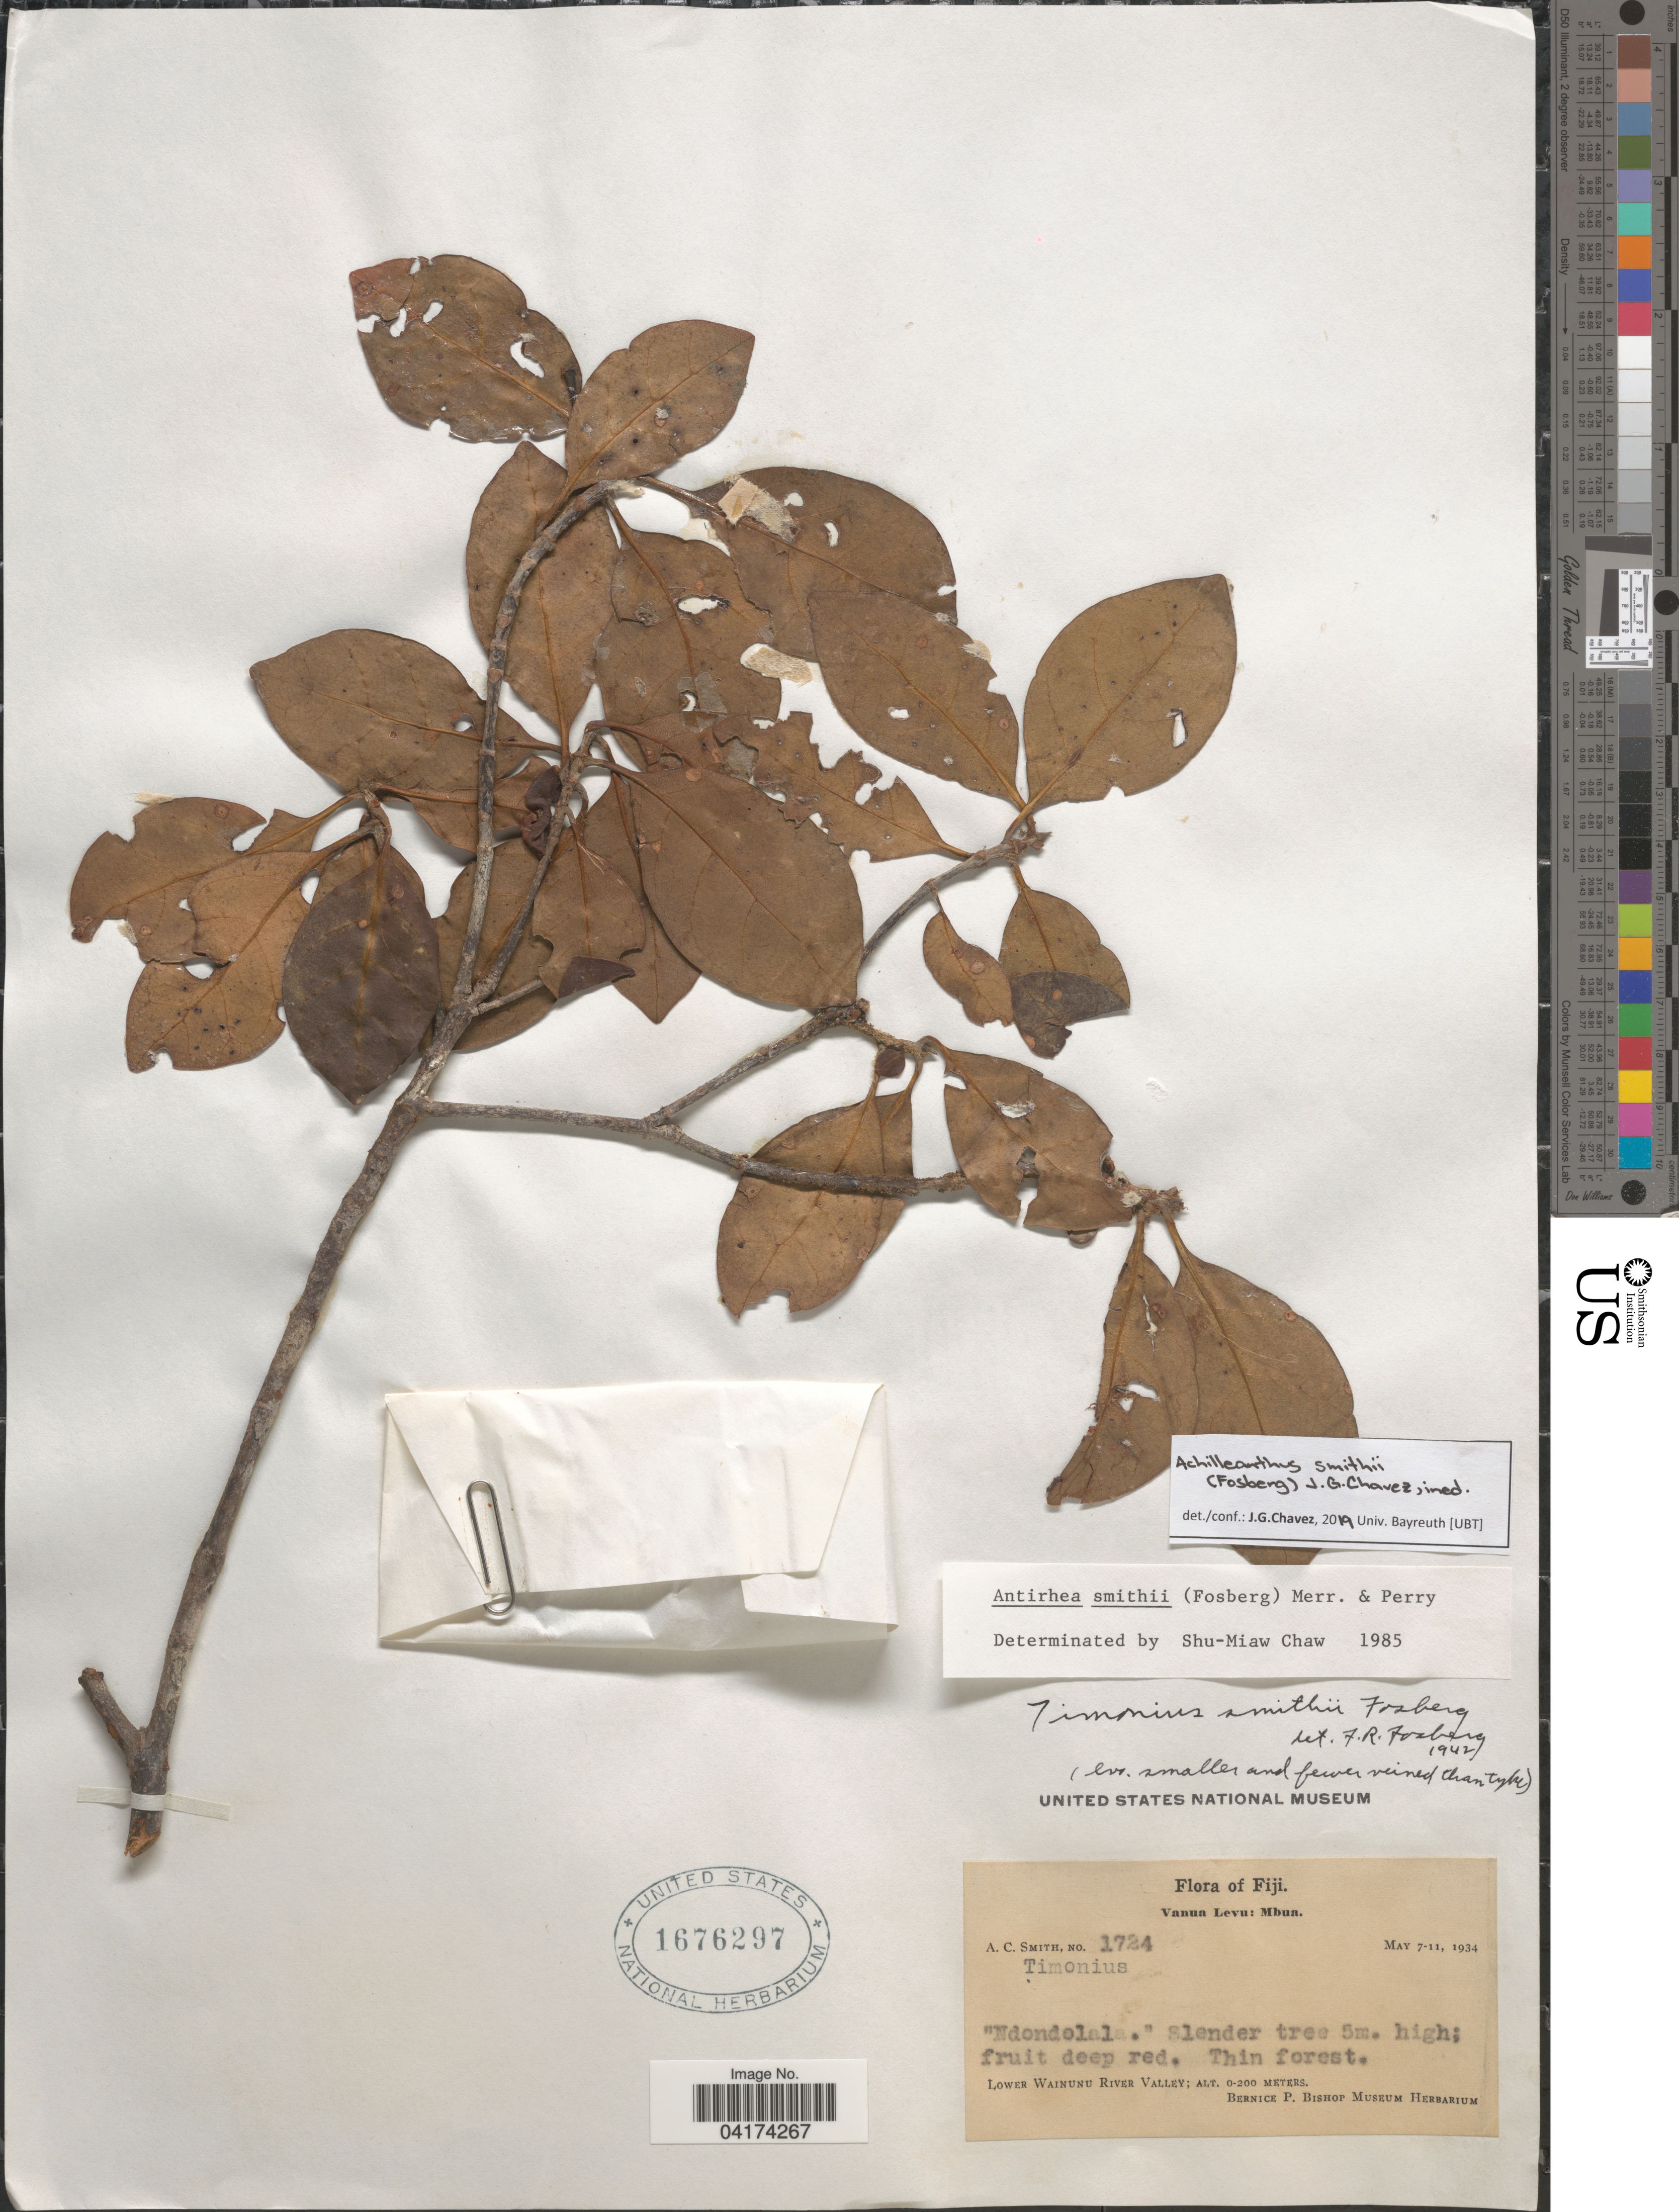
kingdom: Plantae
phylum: Tracheophyta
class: Magnoliopsida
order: Gentianales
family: Rubiaceae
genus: Achilleanthus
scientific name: Achilleanthus smithii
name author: (Fosberg) J.G. Chavez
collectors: A. C. Smith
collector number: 1724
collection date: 1934-05-07/1934-05-11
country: Fiji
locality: Vanua Levu: Mbua. Lower Wainunu River Valley.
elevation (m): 0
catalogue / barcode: US 1676297